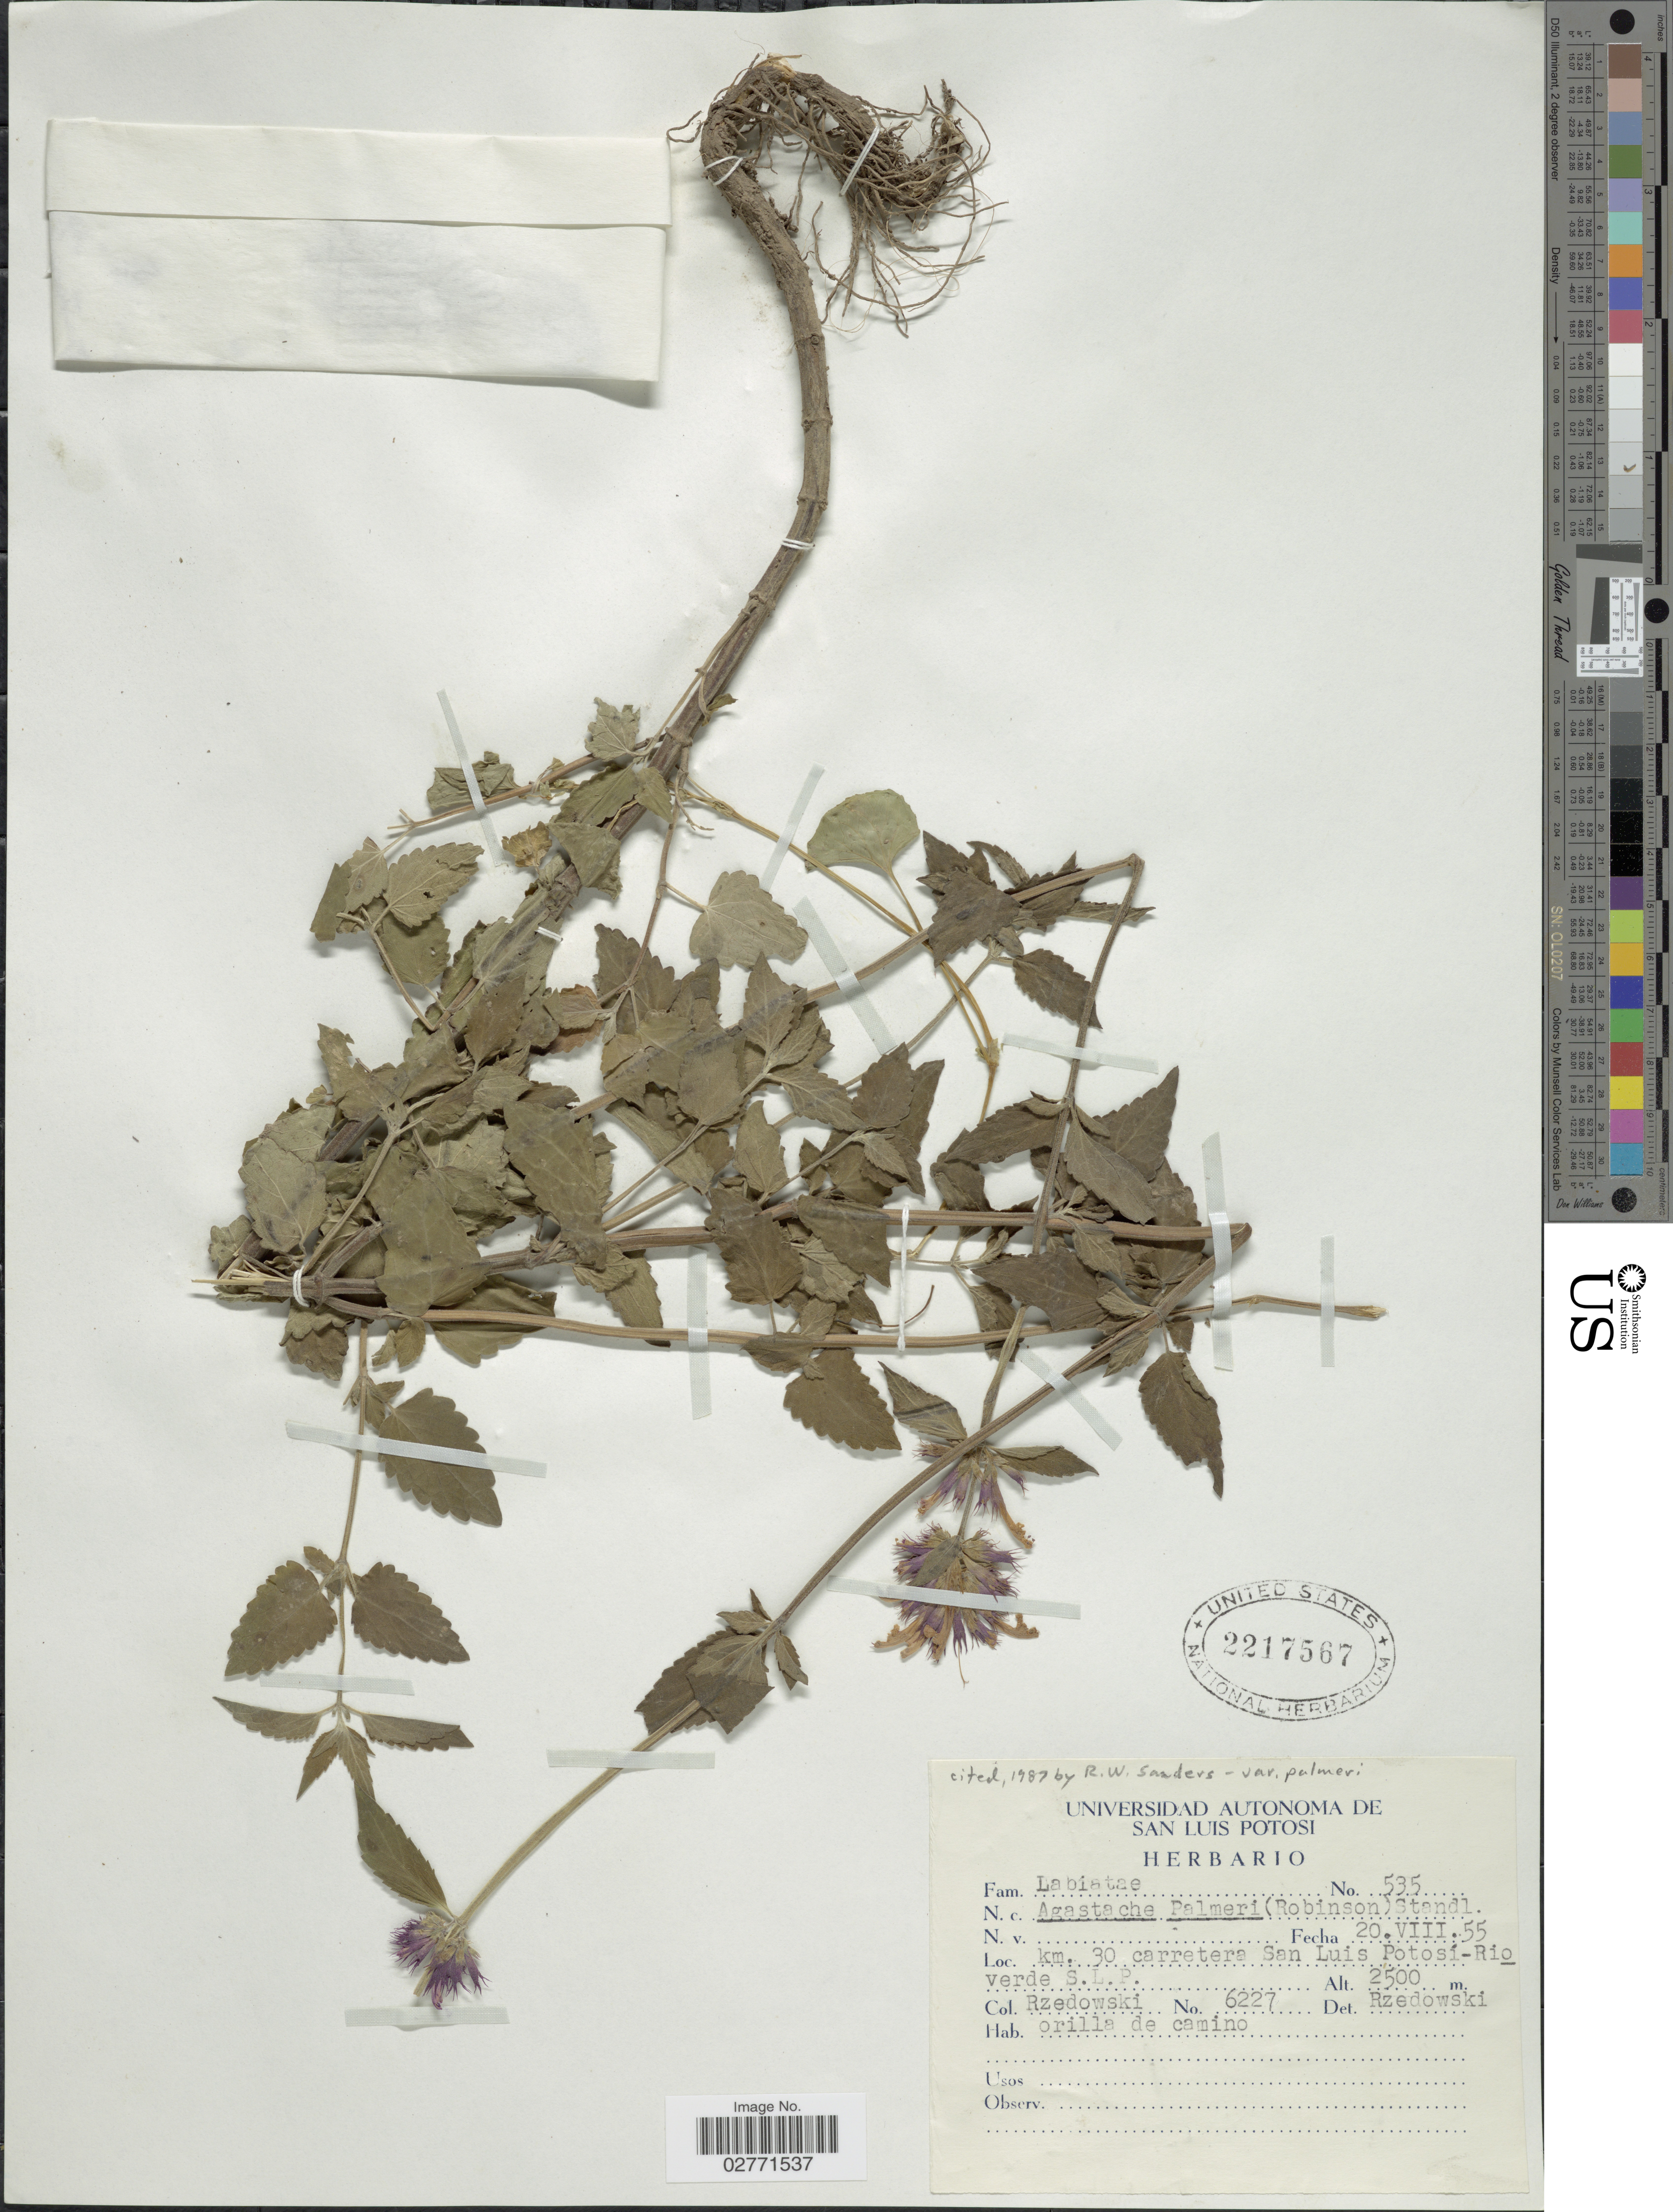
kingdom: Plantae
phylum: Tracheophyta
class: Magnoliopsida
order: Lamiales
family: Lamiaceae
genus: Agastache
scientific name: Agastache palmeri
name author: (B.L. Rob.) Standl.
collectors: Rzedowski, --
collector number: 6227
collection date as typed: Transcribed d/m/y: 20/8/55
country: Mexico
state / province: San Luis Potosí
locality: Km. 30 carretera San Luis Potosi-Rio verde S.L.P.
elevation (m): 2500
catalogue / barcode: US 2217567